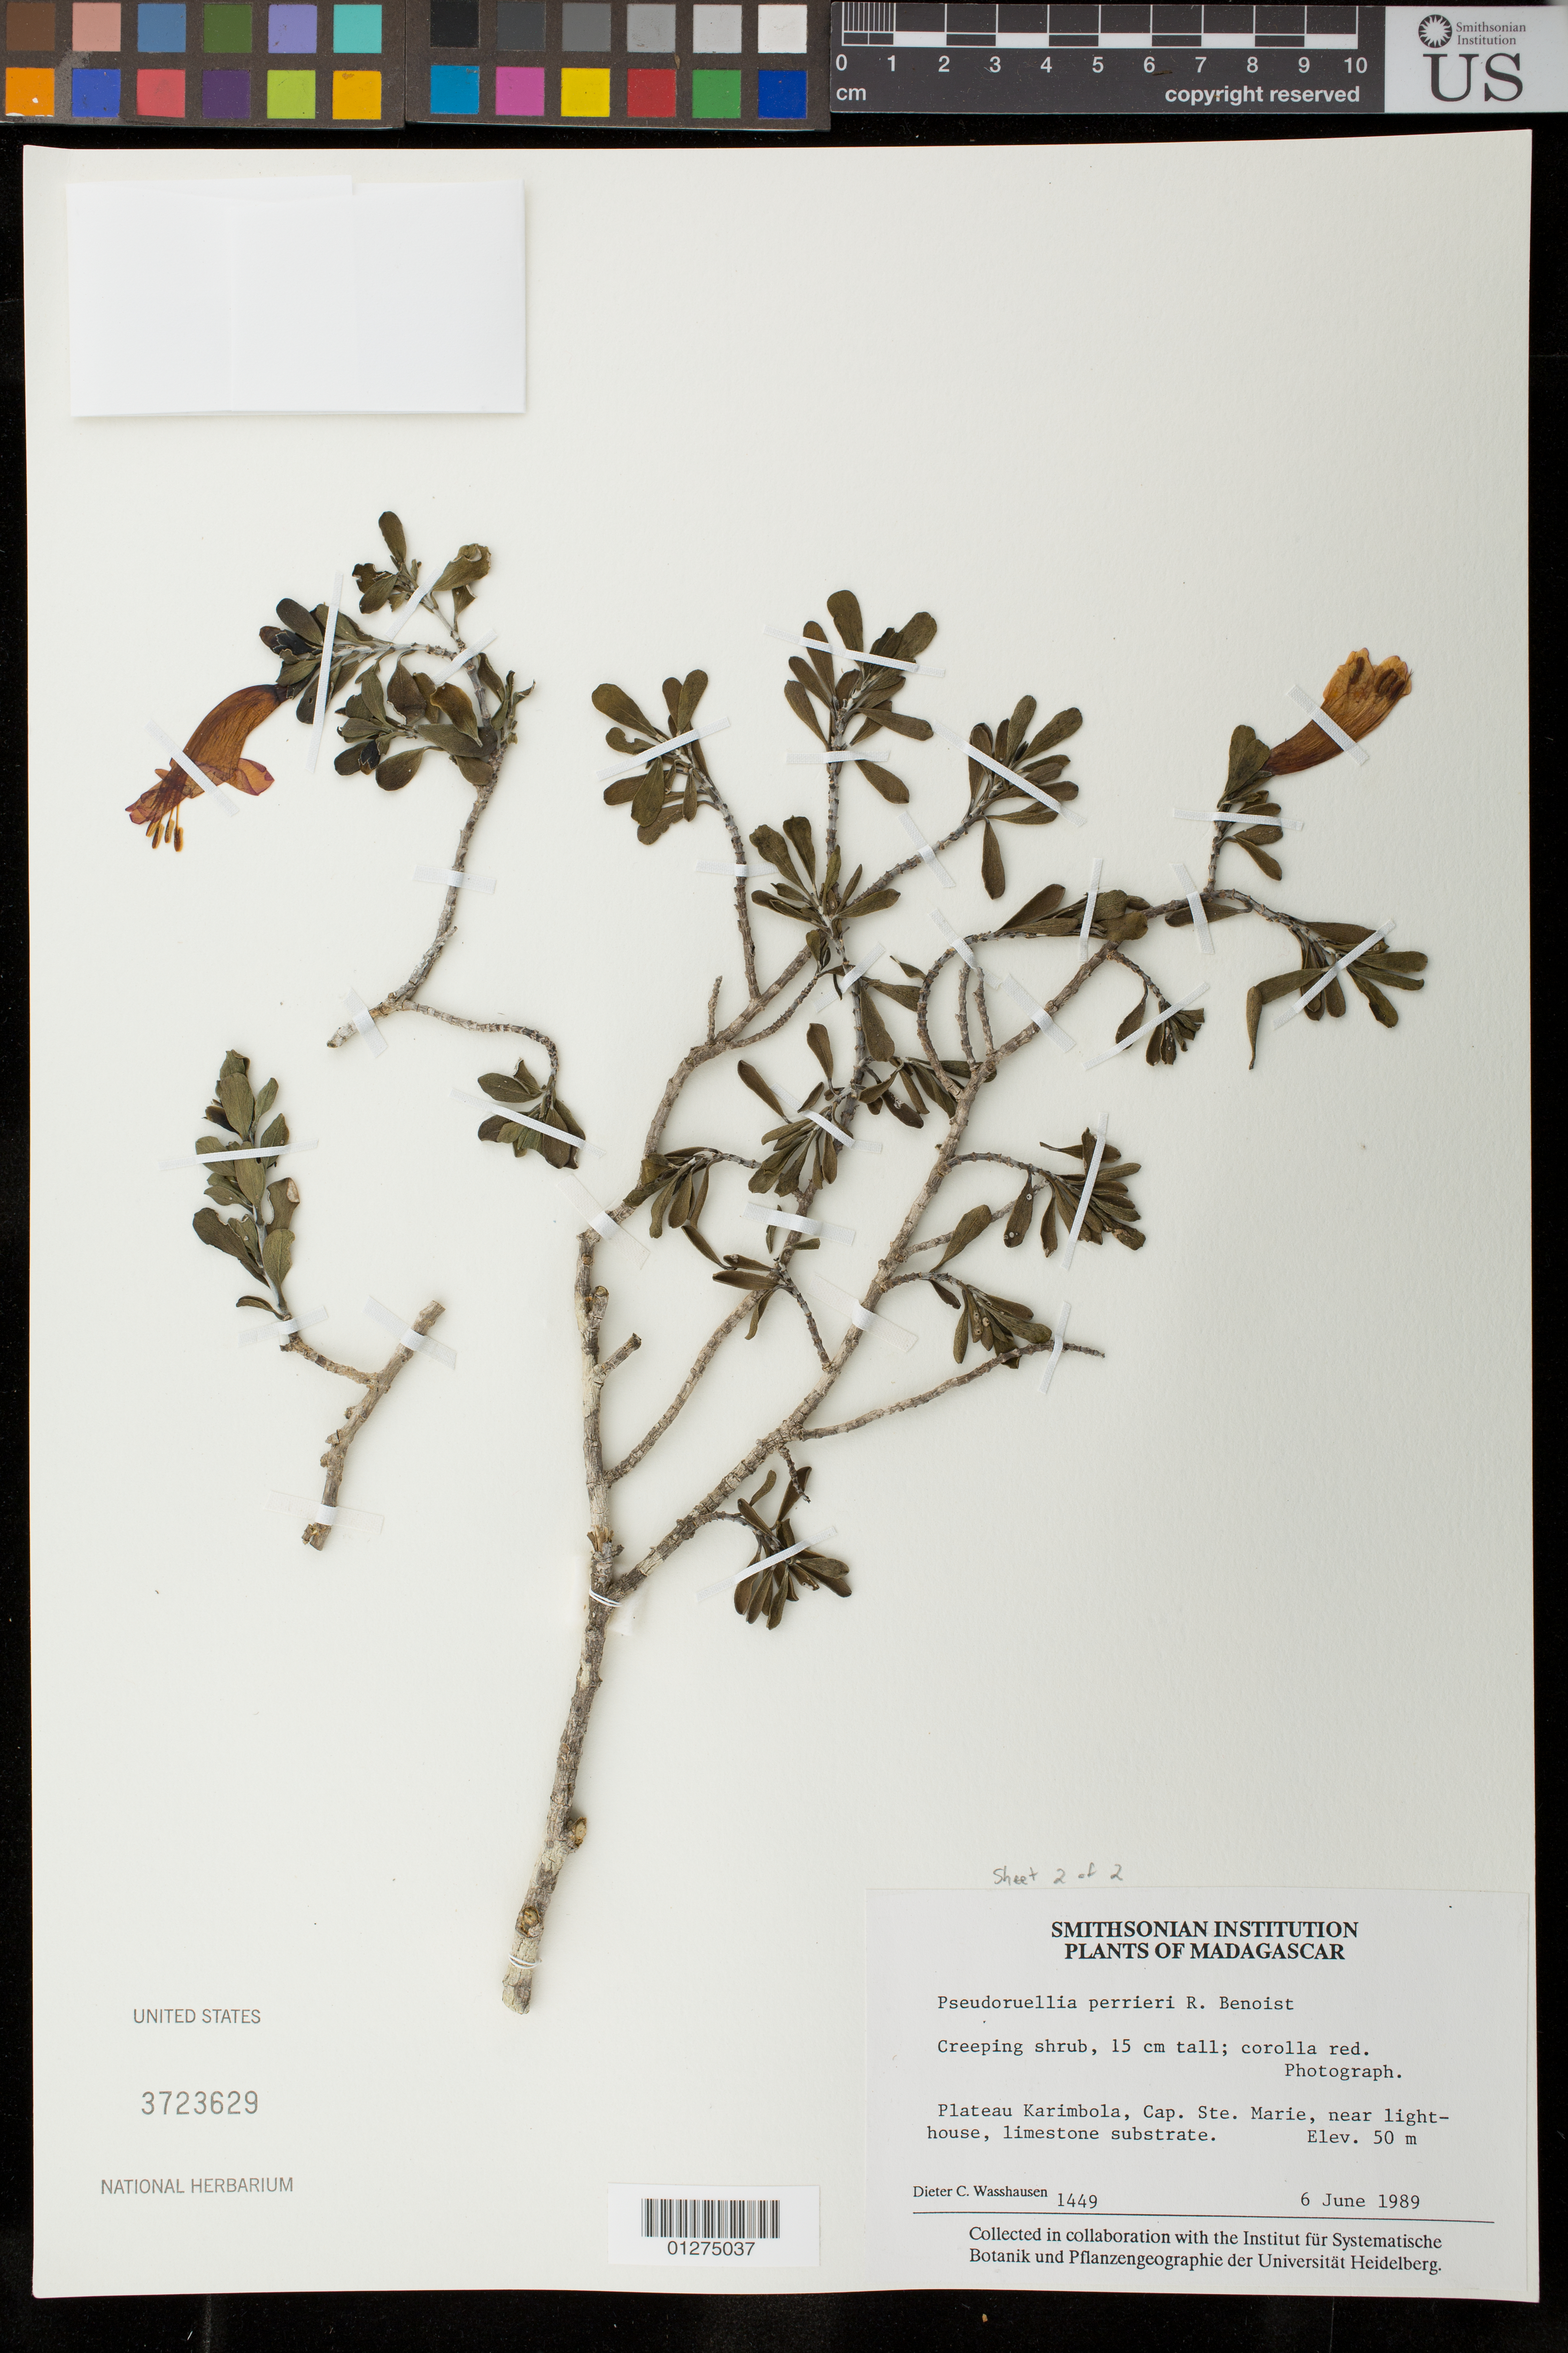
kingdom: Plantae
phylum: Tracheophyta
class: Magnoliopsida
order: Lamiales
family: Acanthaceae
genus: Ruellia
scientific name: Ruellia perrieri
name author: Benoist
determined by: Strong, Mark T., (BOT), Smithsonian Institution - National Museum of Natural History (UNITED STATES)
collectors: D. C. Wasshausen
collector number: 1449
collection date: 1989-06-06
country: Madagascar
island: Madagascar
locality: Plateau Karimbola, Cap. Ste. Marie, near lighthouse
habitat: limestone substrate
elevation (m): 50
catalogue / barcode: US 3723629